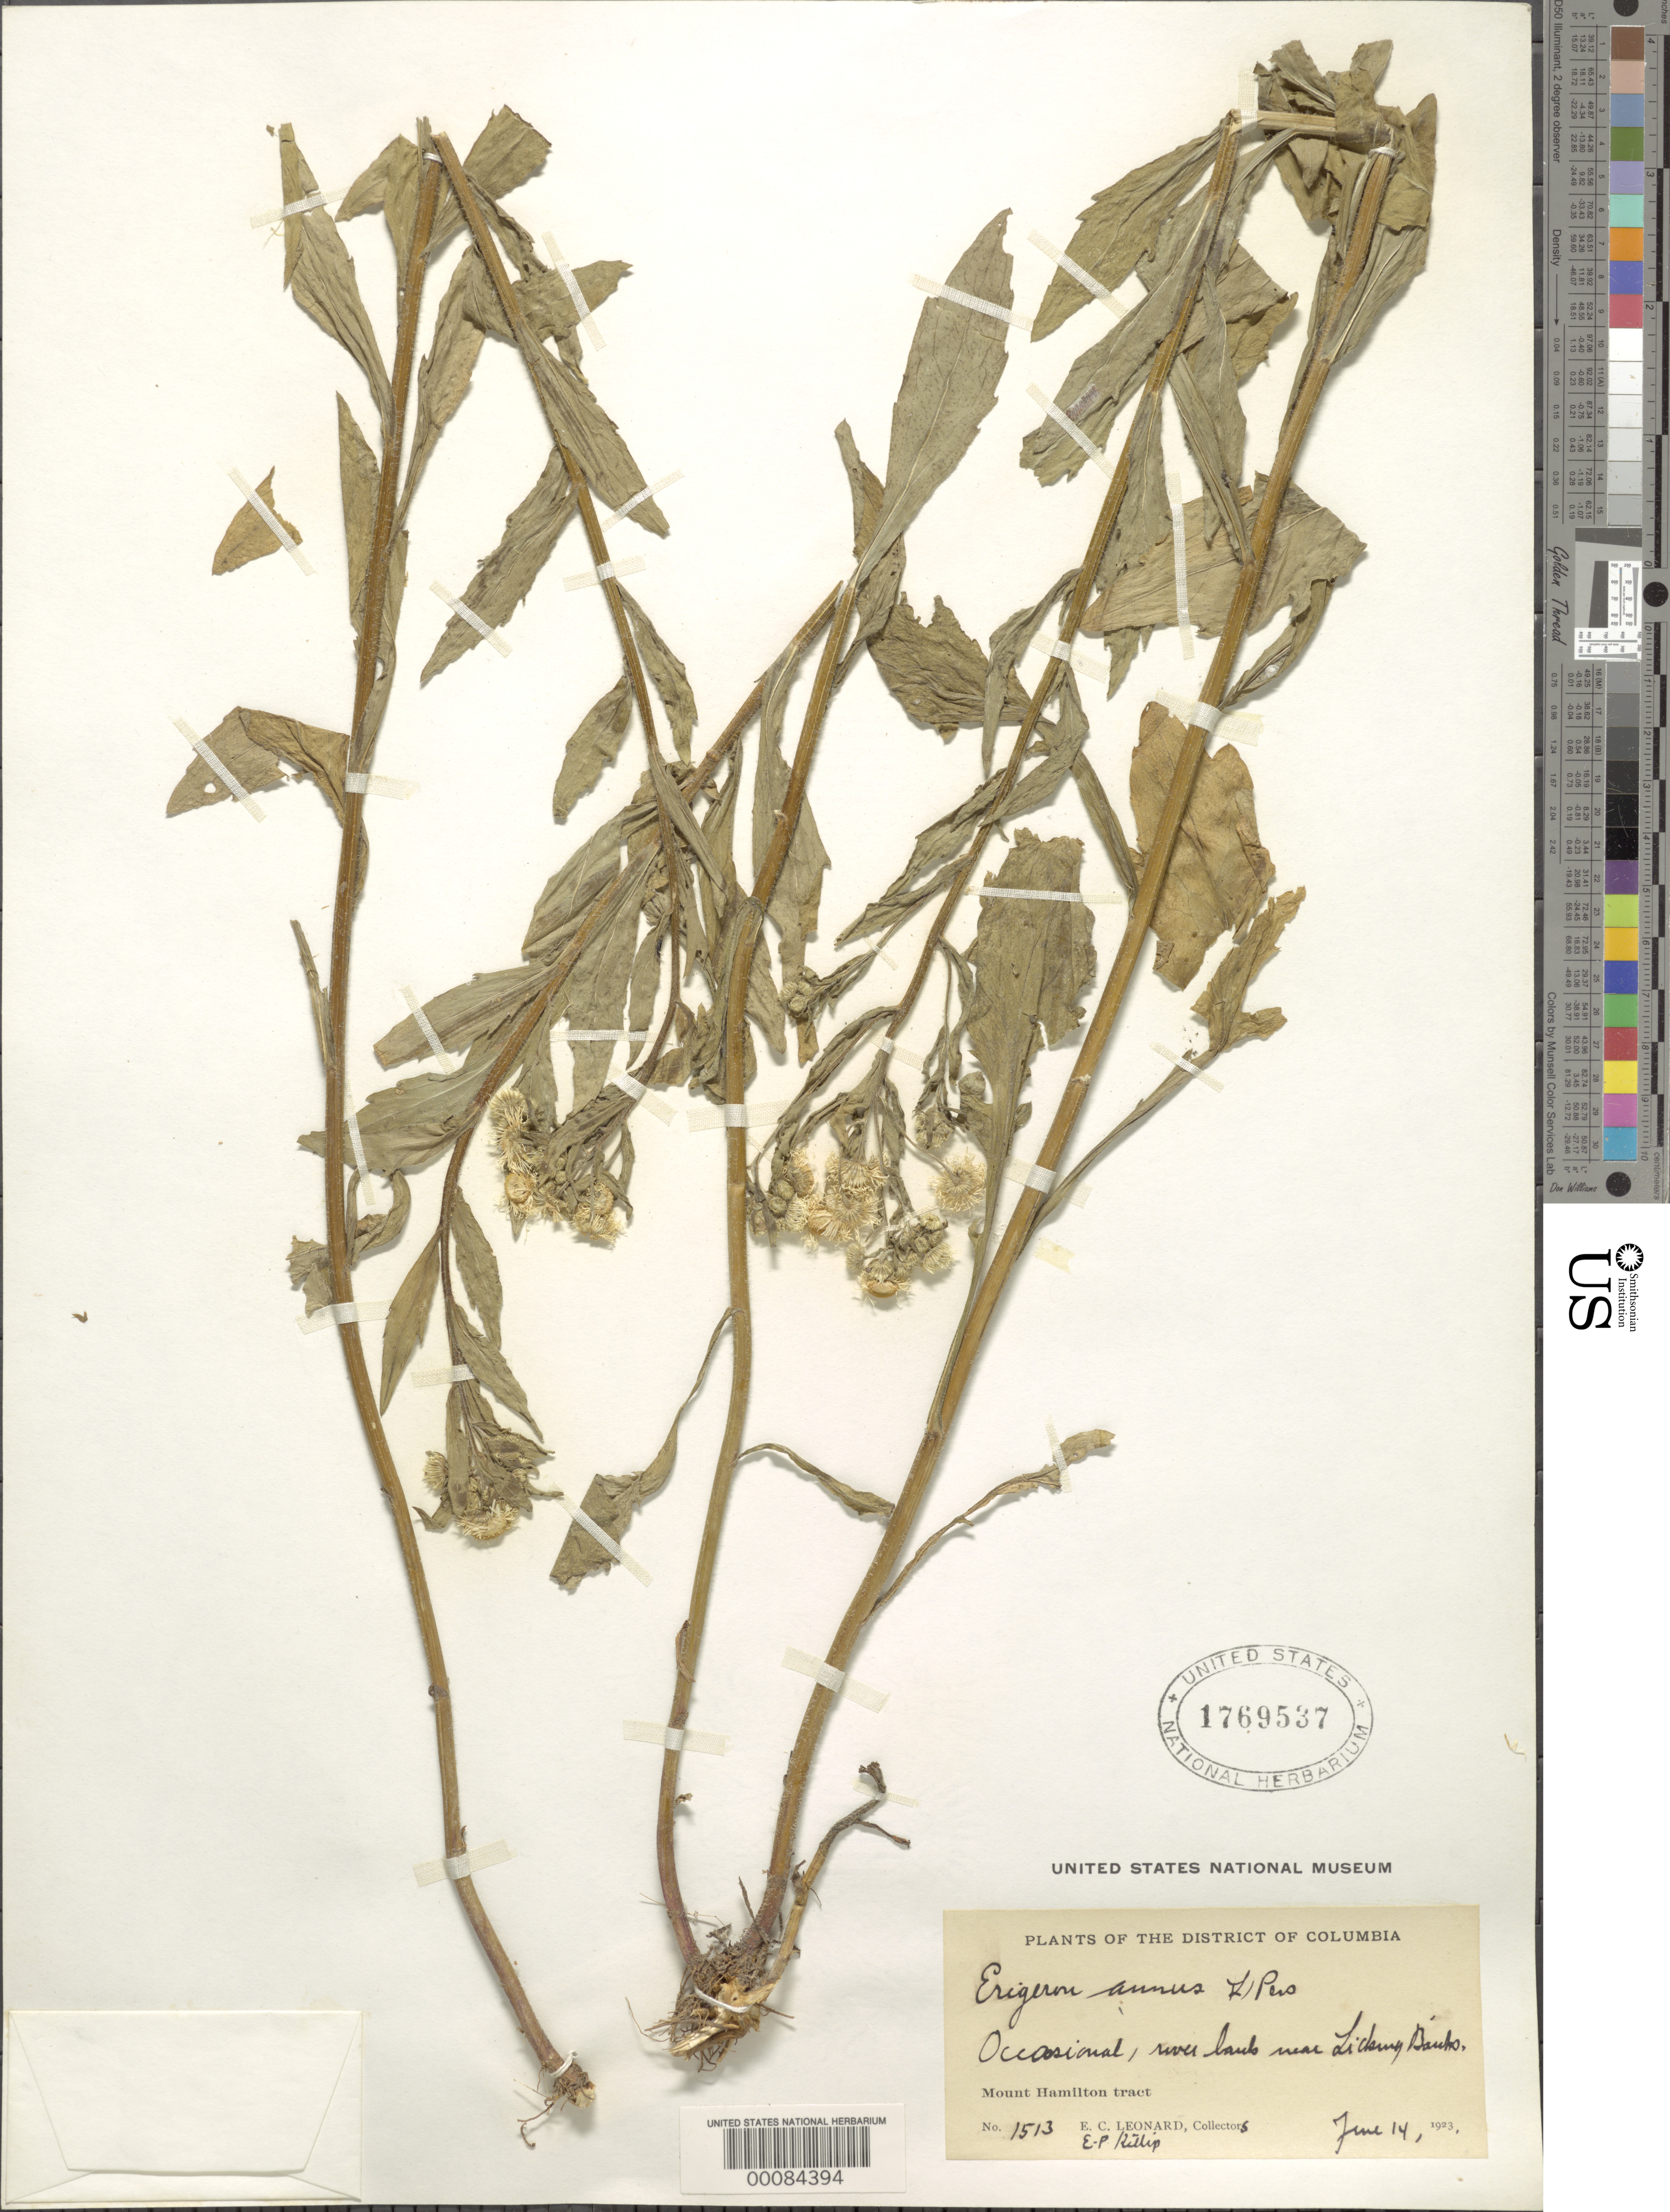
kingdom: Plantae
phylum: Tracheophyta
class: Magnoliopsida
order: Asterales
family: Asteraceae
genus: Erigeron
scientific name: Erigeron annuus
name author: (L.) Pers.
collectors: E. C. Leonard & E. P. Killip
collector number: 1513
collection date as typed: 14 Jun 1923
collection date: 1923-06-14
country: United States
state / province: District of Columbia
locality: Licking Banks Mount Hamilton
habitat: River bank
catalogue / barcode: US 1769537